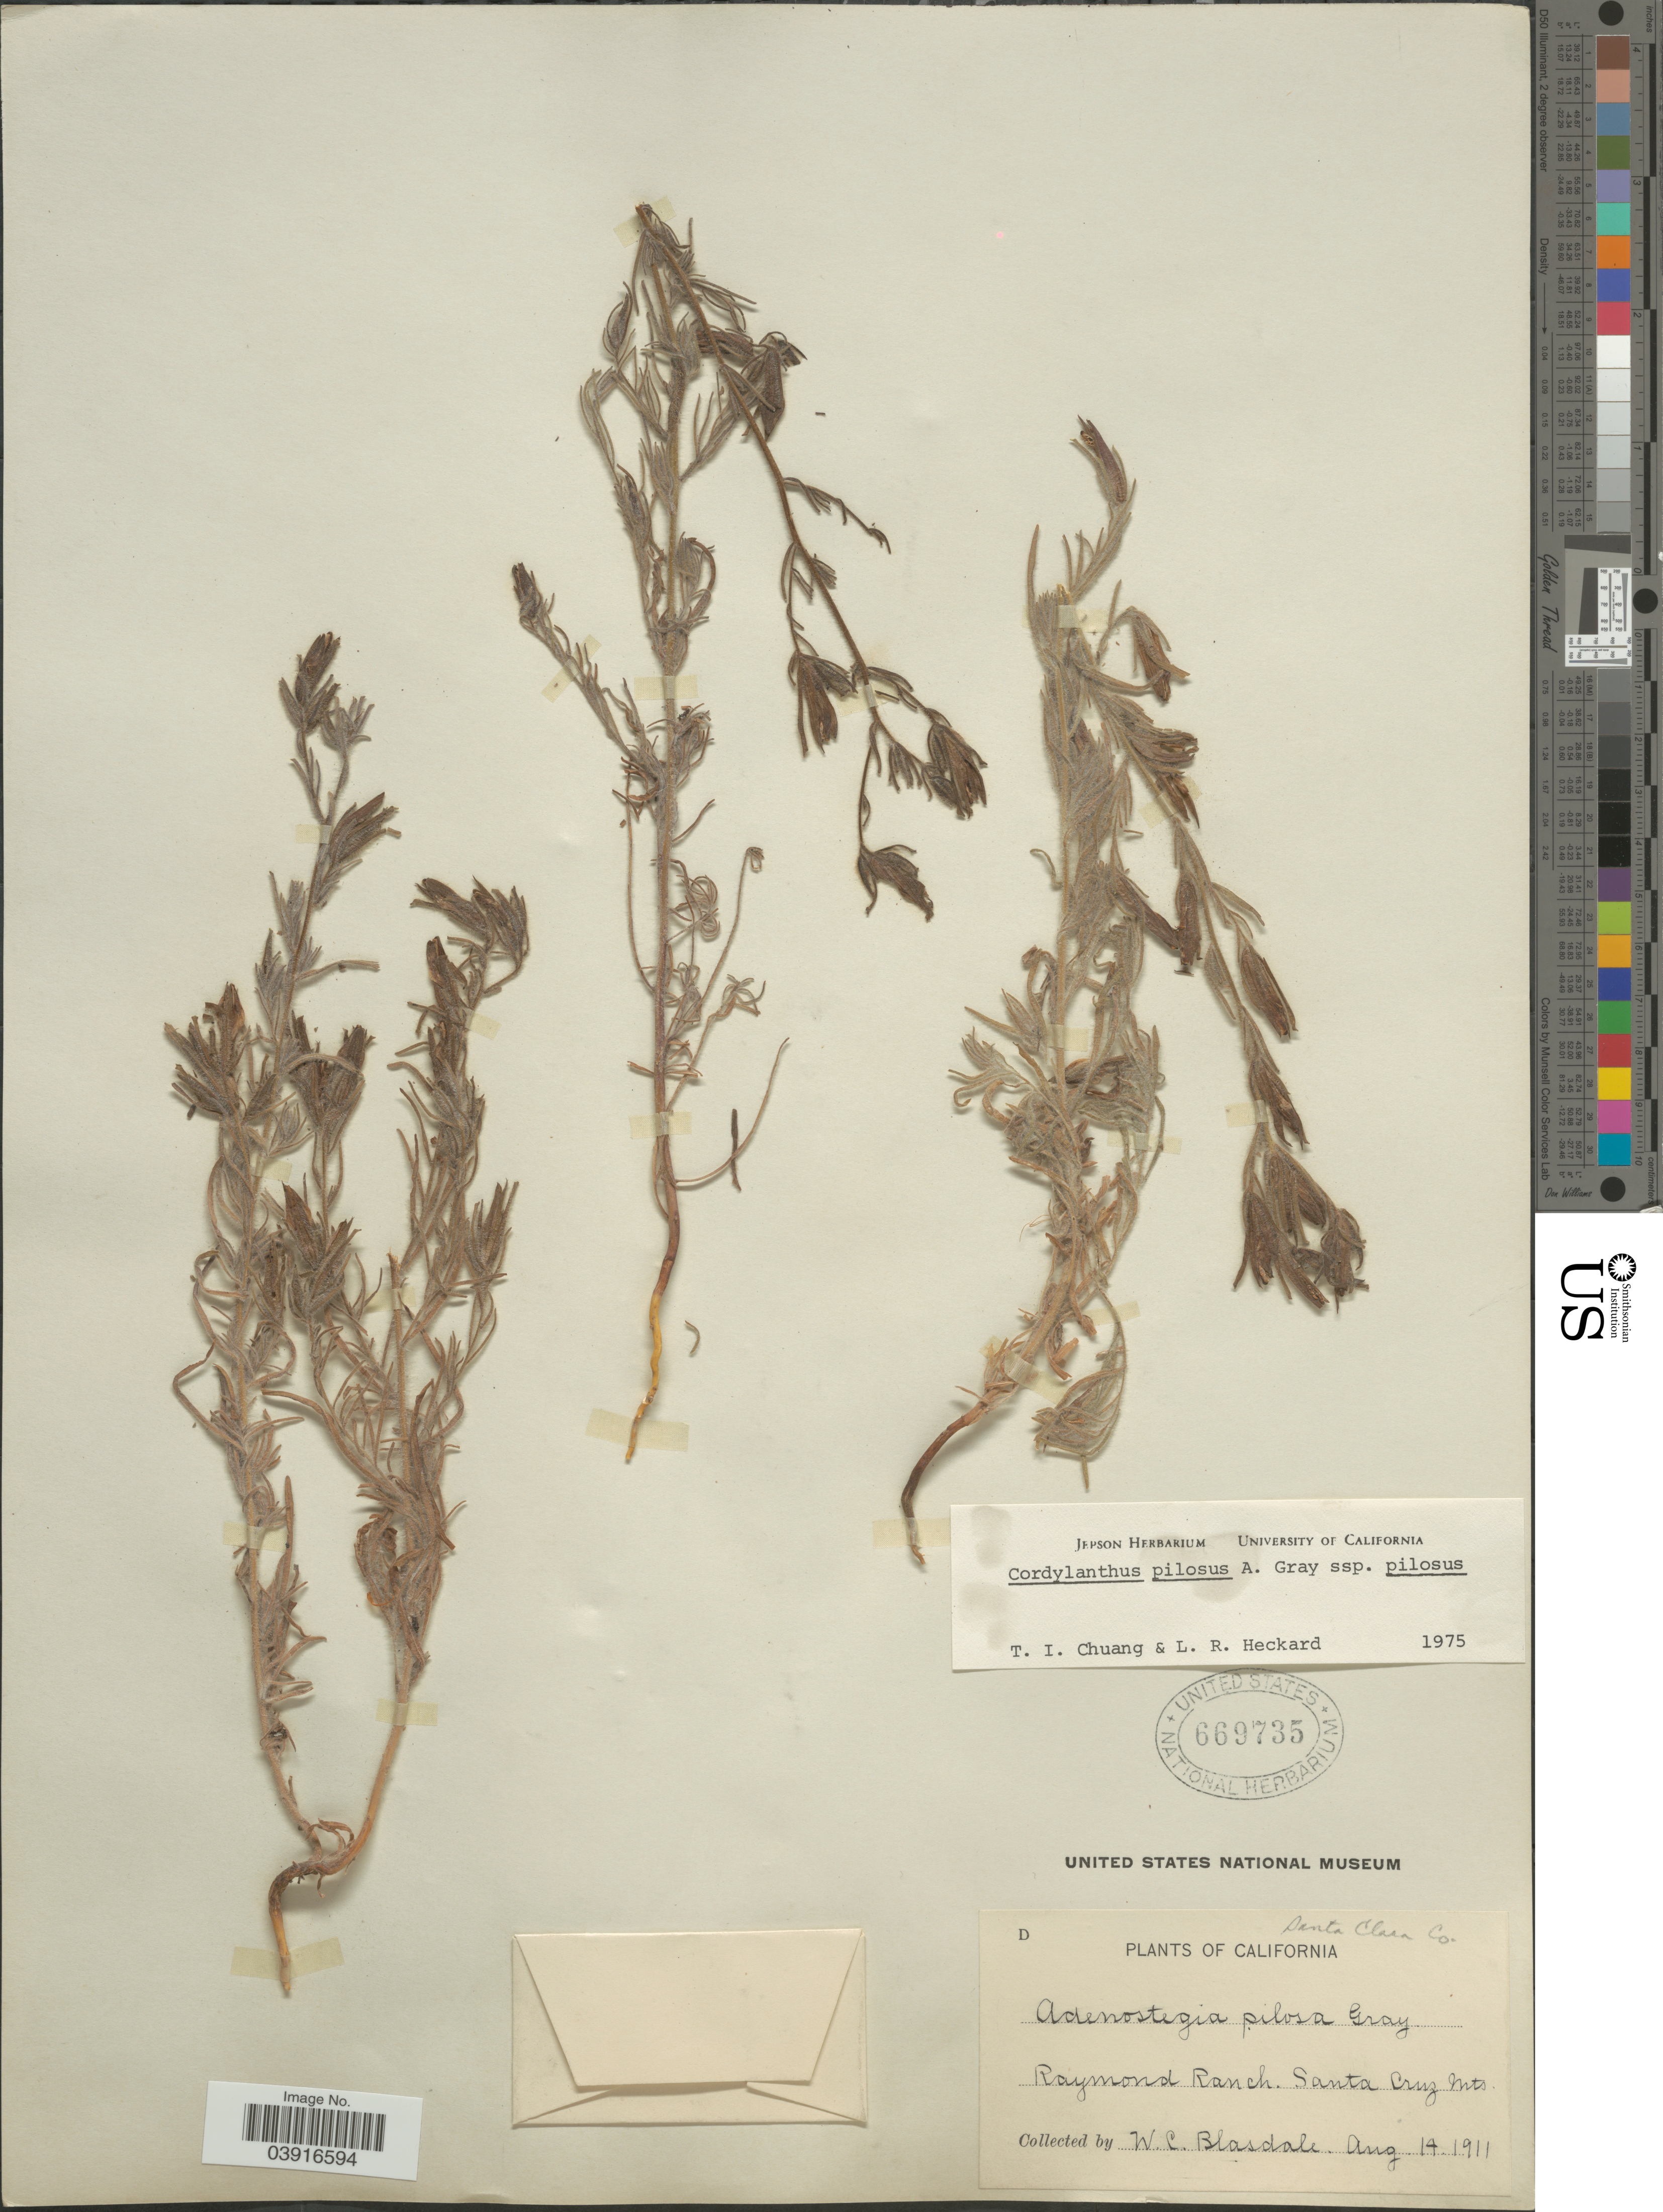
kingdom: Plantae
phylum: Tracheophyta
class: Magnoliopsida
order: Lamiales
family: Orobanchaceae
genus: Cordylanthus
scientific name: Cordylanthus pilosus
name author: A. Gray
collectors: W. Blasdale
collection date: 1911-08-14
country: United States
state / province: California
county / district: Santa Clara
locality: Santa Clara Co. Raymond Ranch. Santa Cruz Mts.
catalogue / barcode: US 669735